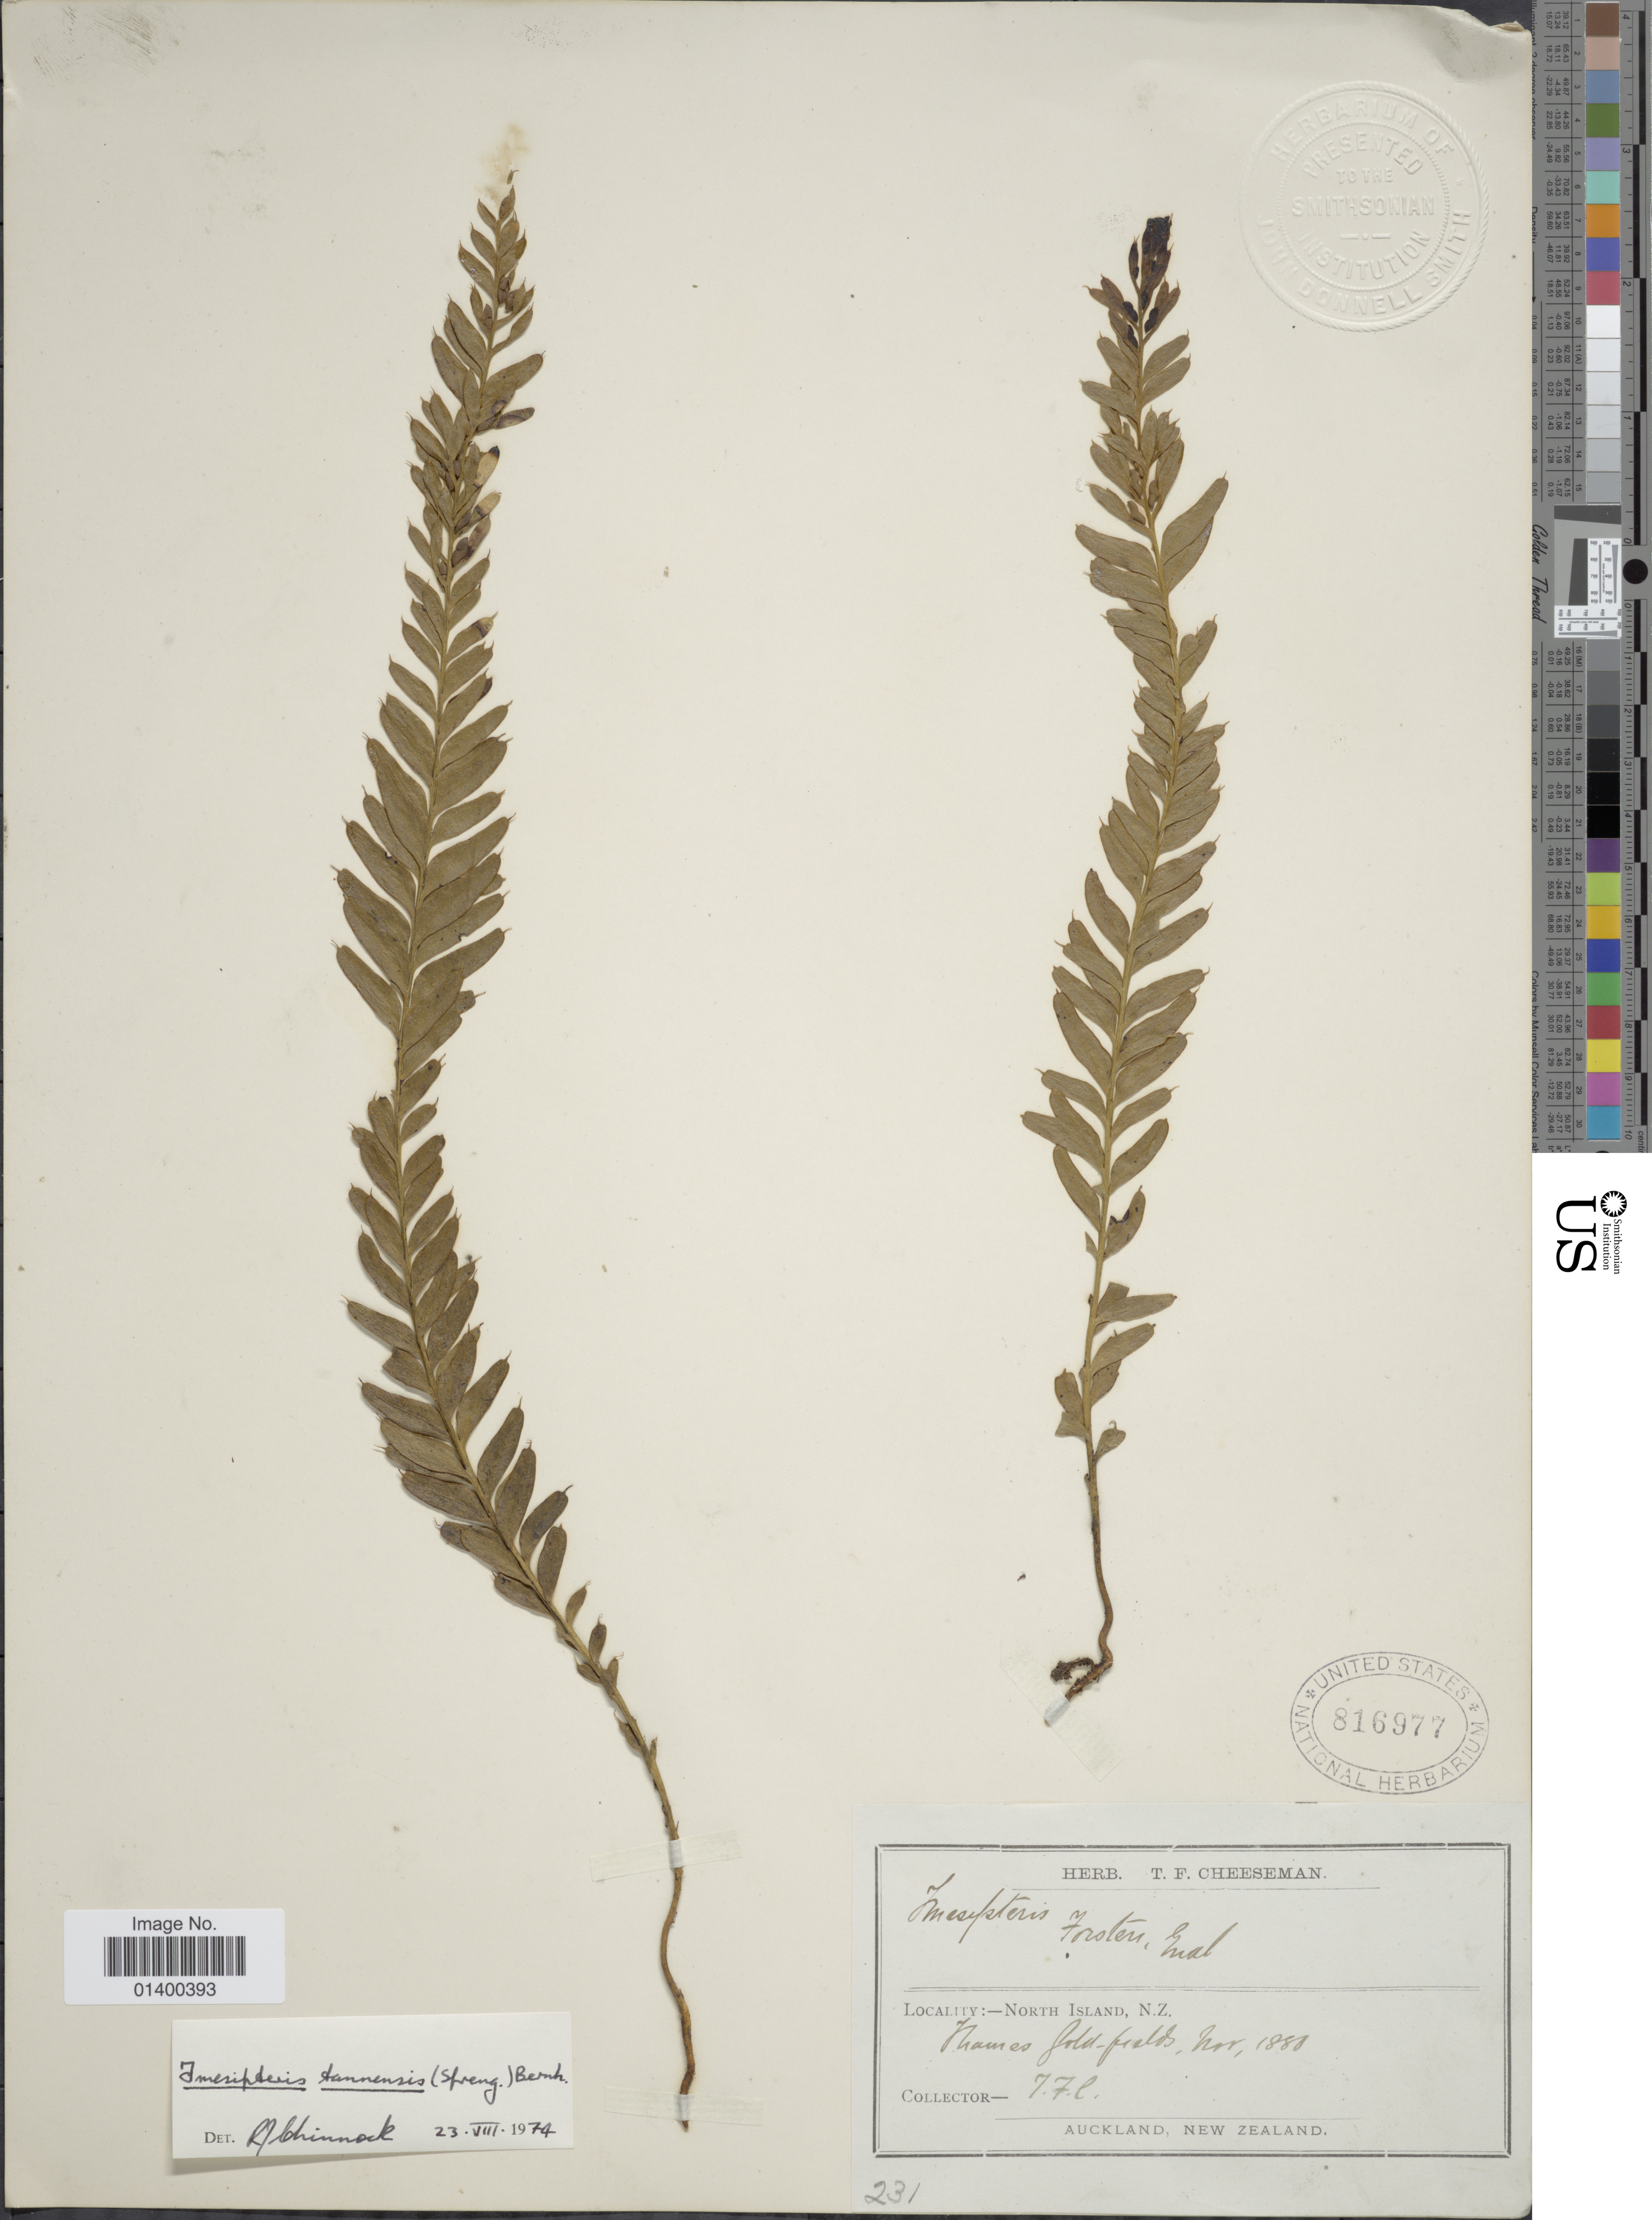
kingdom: Plantae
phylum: Tracheophyta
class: Polypodiopsida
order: Psilotales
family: Psilotaceae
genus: Tmesipteris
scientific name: Tmesipteris tannensis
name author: (Spreng.) Bernh.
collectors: T. F. Cheeseman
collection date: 1888-11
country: New Zealand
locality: North Island, Thames Gold fields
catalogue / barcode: US 816977